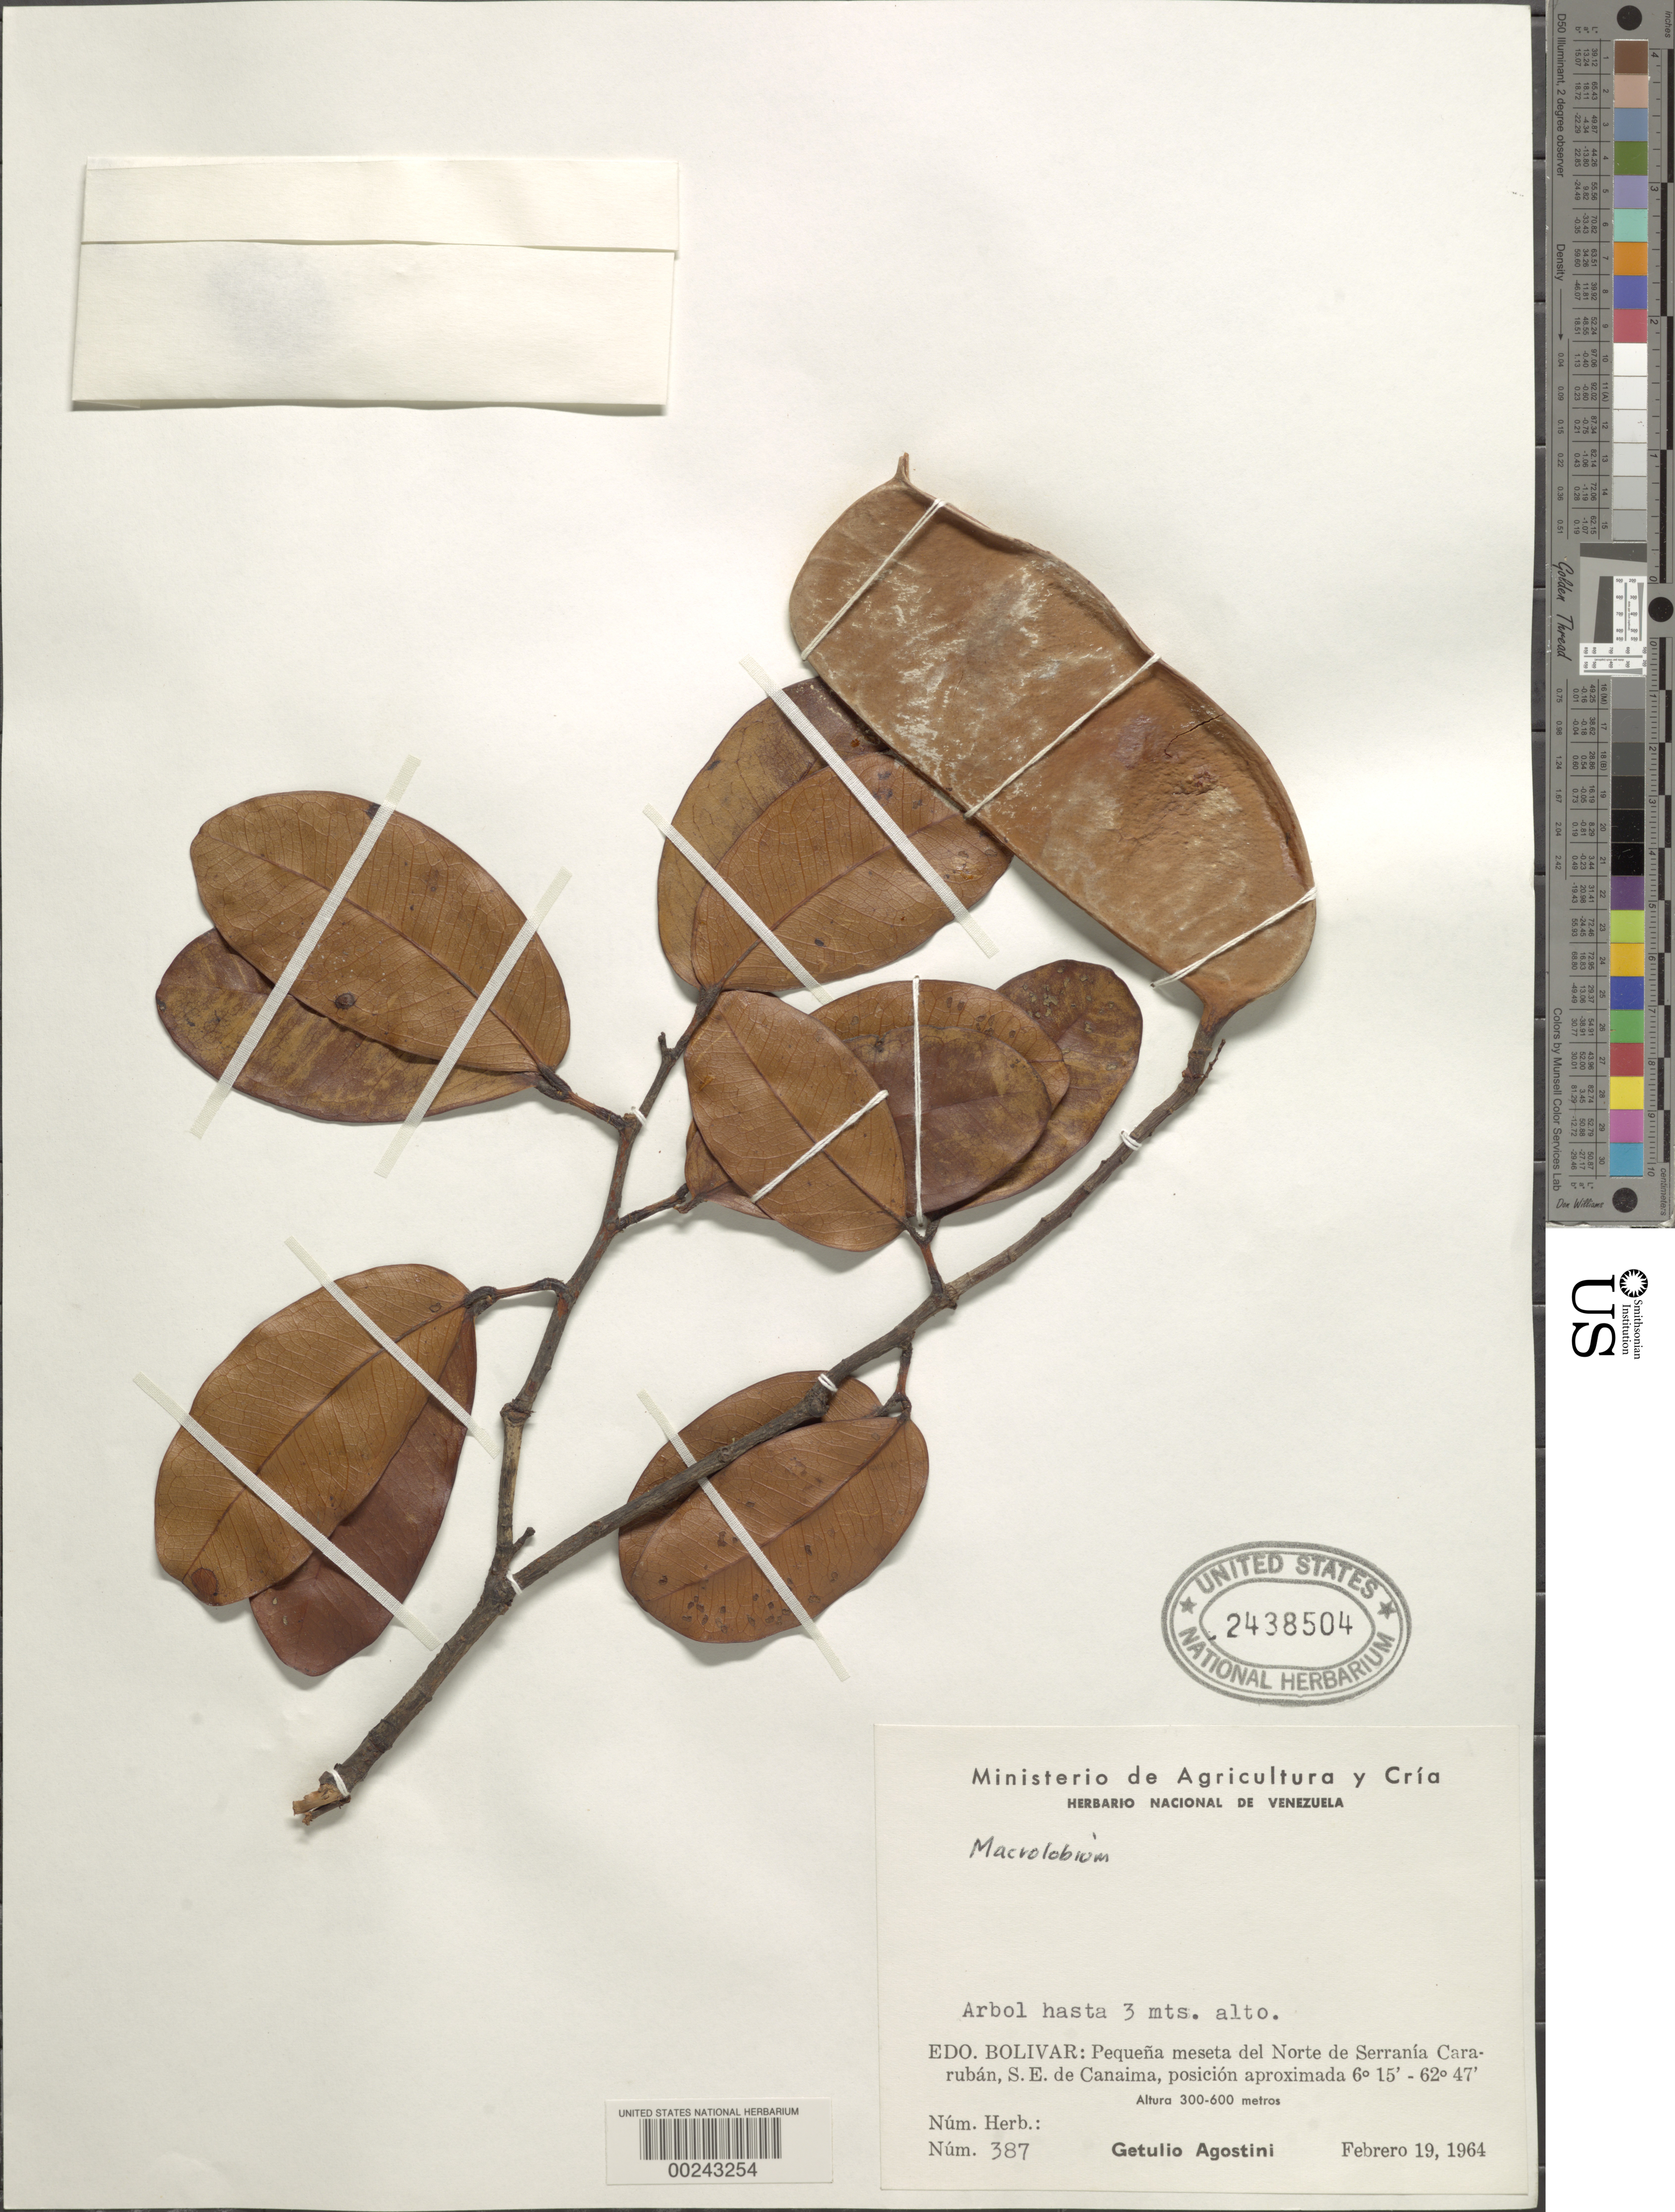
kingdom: Plantae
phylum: Tracheophyta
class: Magnoliopsida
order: Fabales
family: Fabaceae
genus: Macrolobium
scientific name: Macrolobium acrothamnos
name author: R.S. Cowan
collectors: G. Agostini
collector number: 387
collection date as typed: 19 Feb 1964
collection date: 1964-02-19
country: Venezuela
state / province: Bolivar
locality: Little plateau of the norte de serrania cararuban, se of canaima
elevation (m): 300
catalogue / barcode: US 2438504